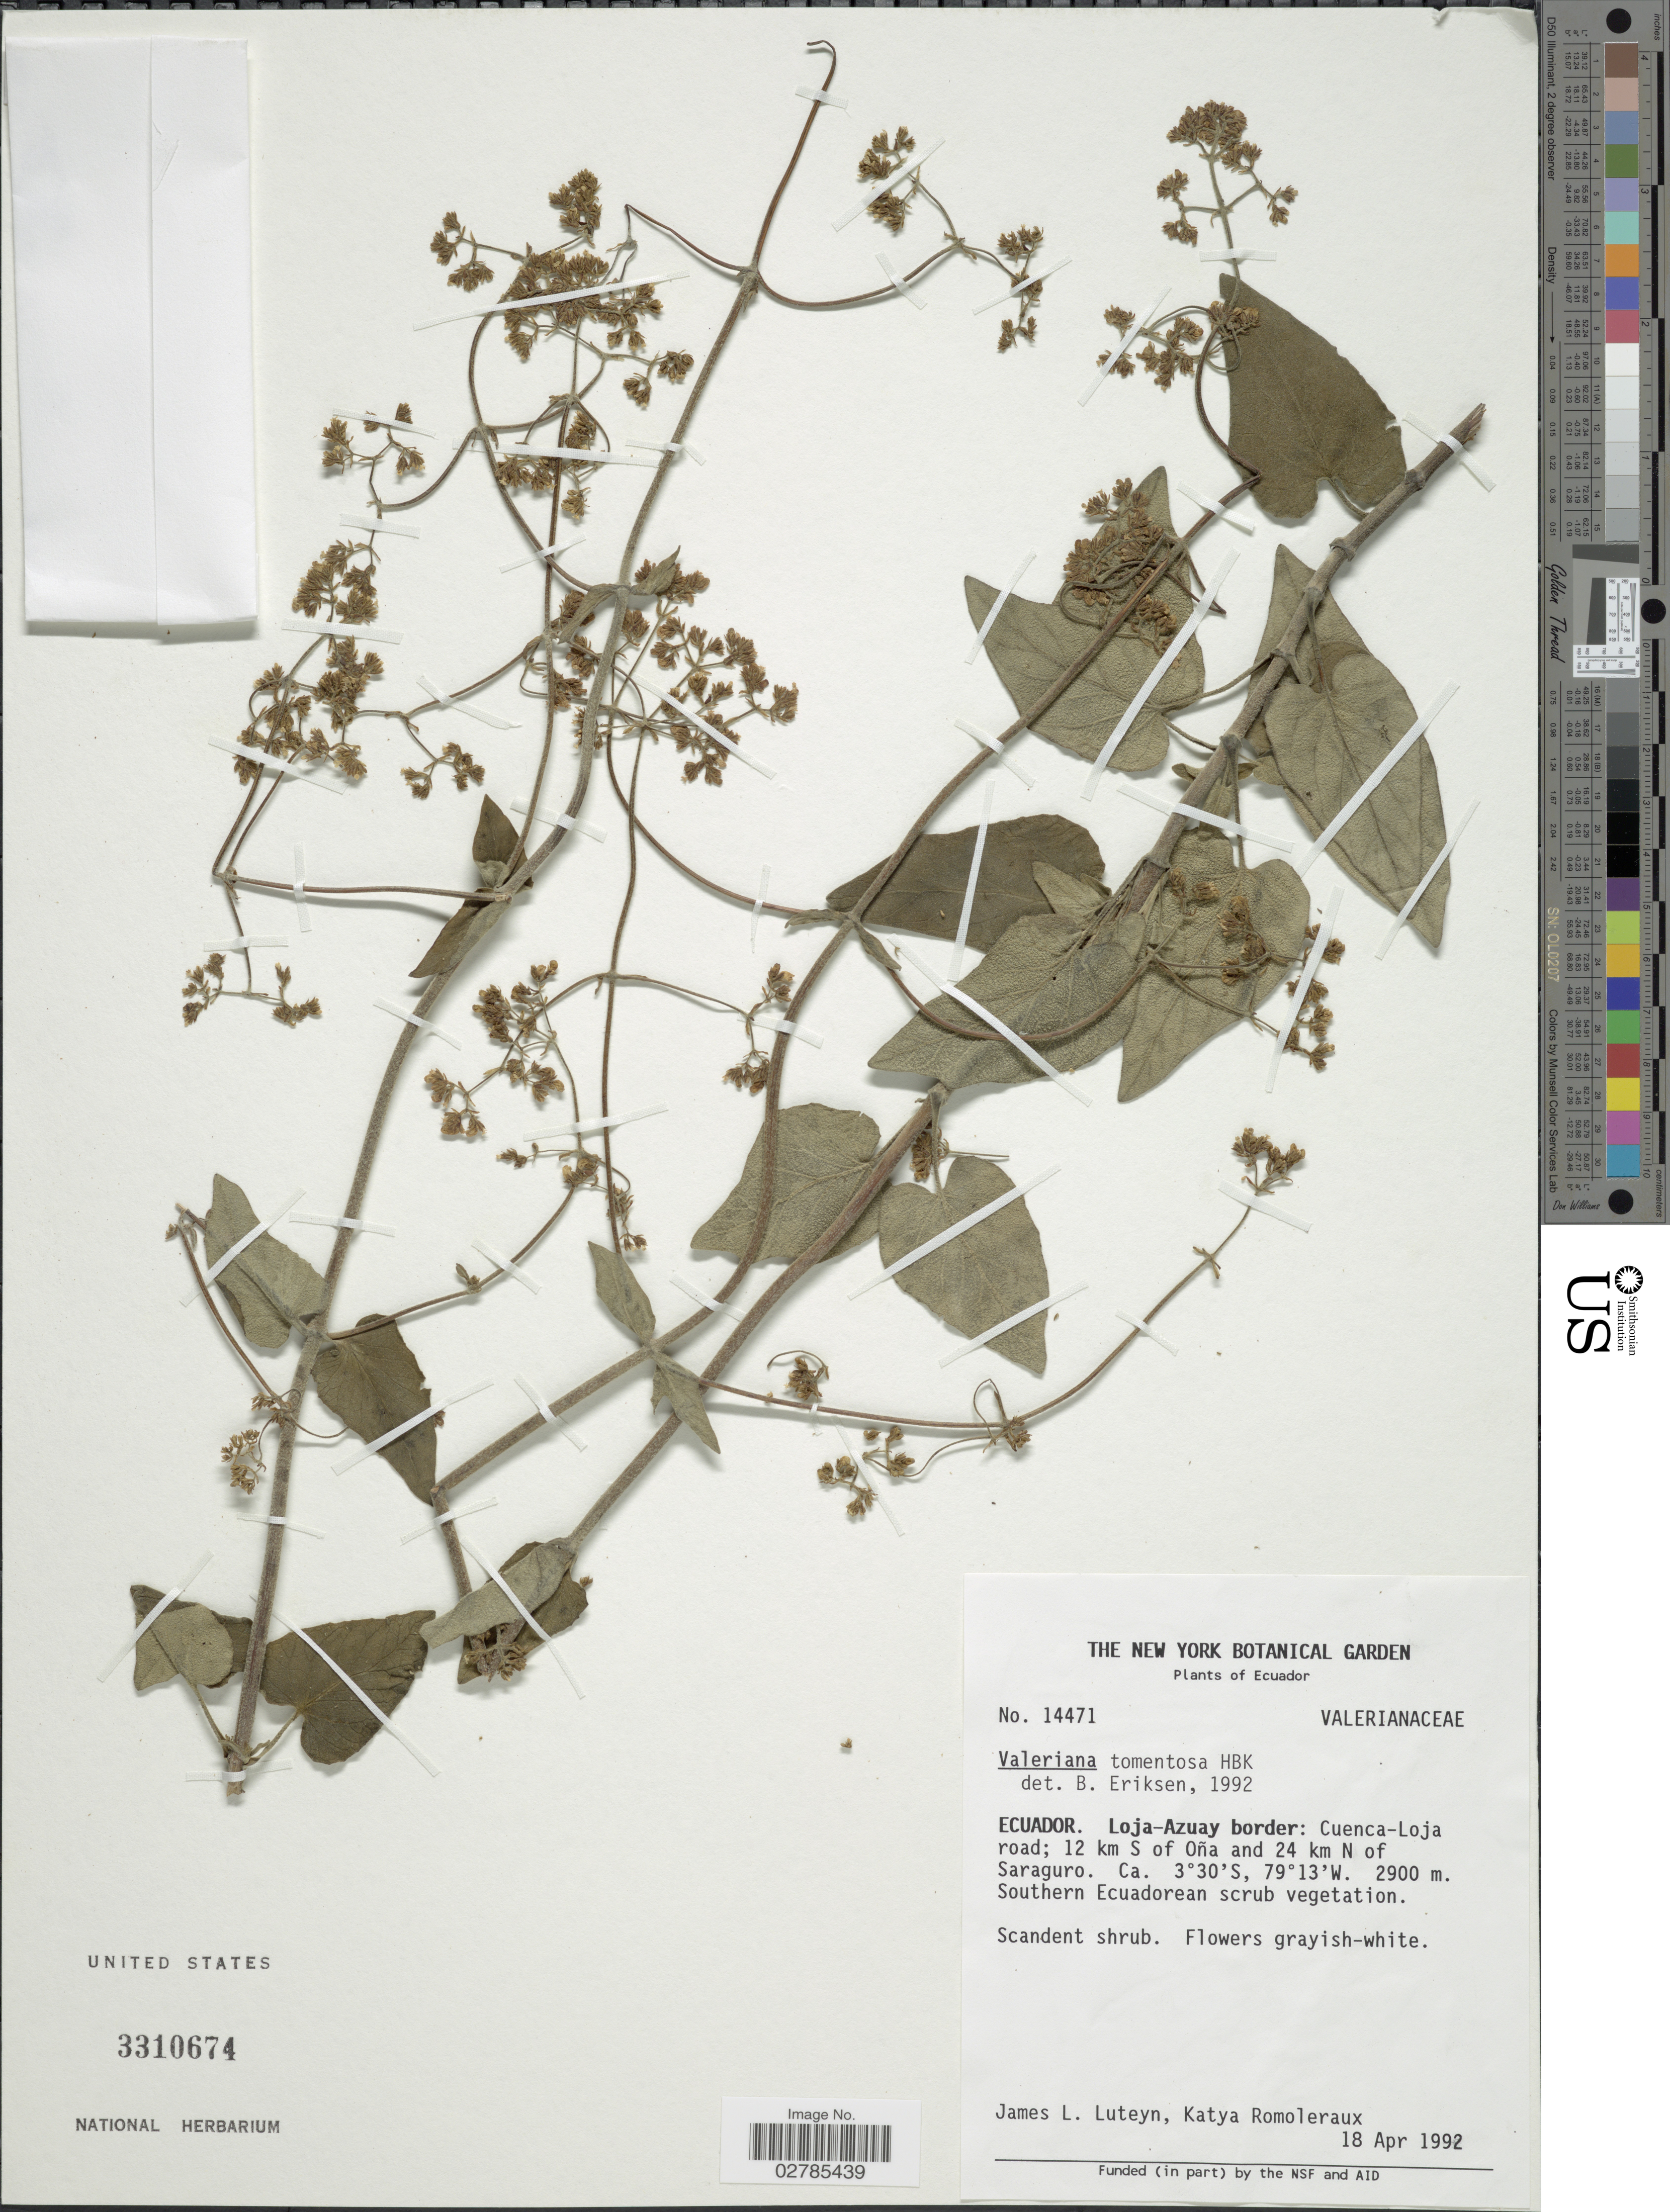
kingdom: Plantae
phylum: Tracheophyta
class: Magnoliopsida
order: Dipsacales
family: Caprifoliaceae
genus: Valeriana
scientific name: Valeriana tomentosa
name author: Kunth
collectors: J. L. Luteyn & K. Romoleroux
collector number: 14471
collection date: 1992-04-18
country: Ecuador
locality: Loja-Azuay border: Cuenca-Loja road; 12 km S of Oña and 24 km N of Saraguro.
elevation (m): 2900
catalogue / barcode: US 3310674